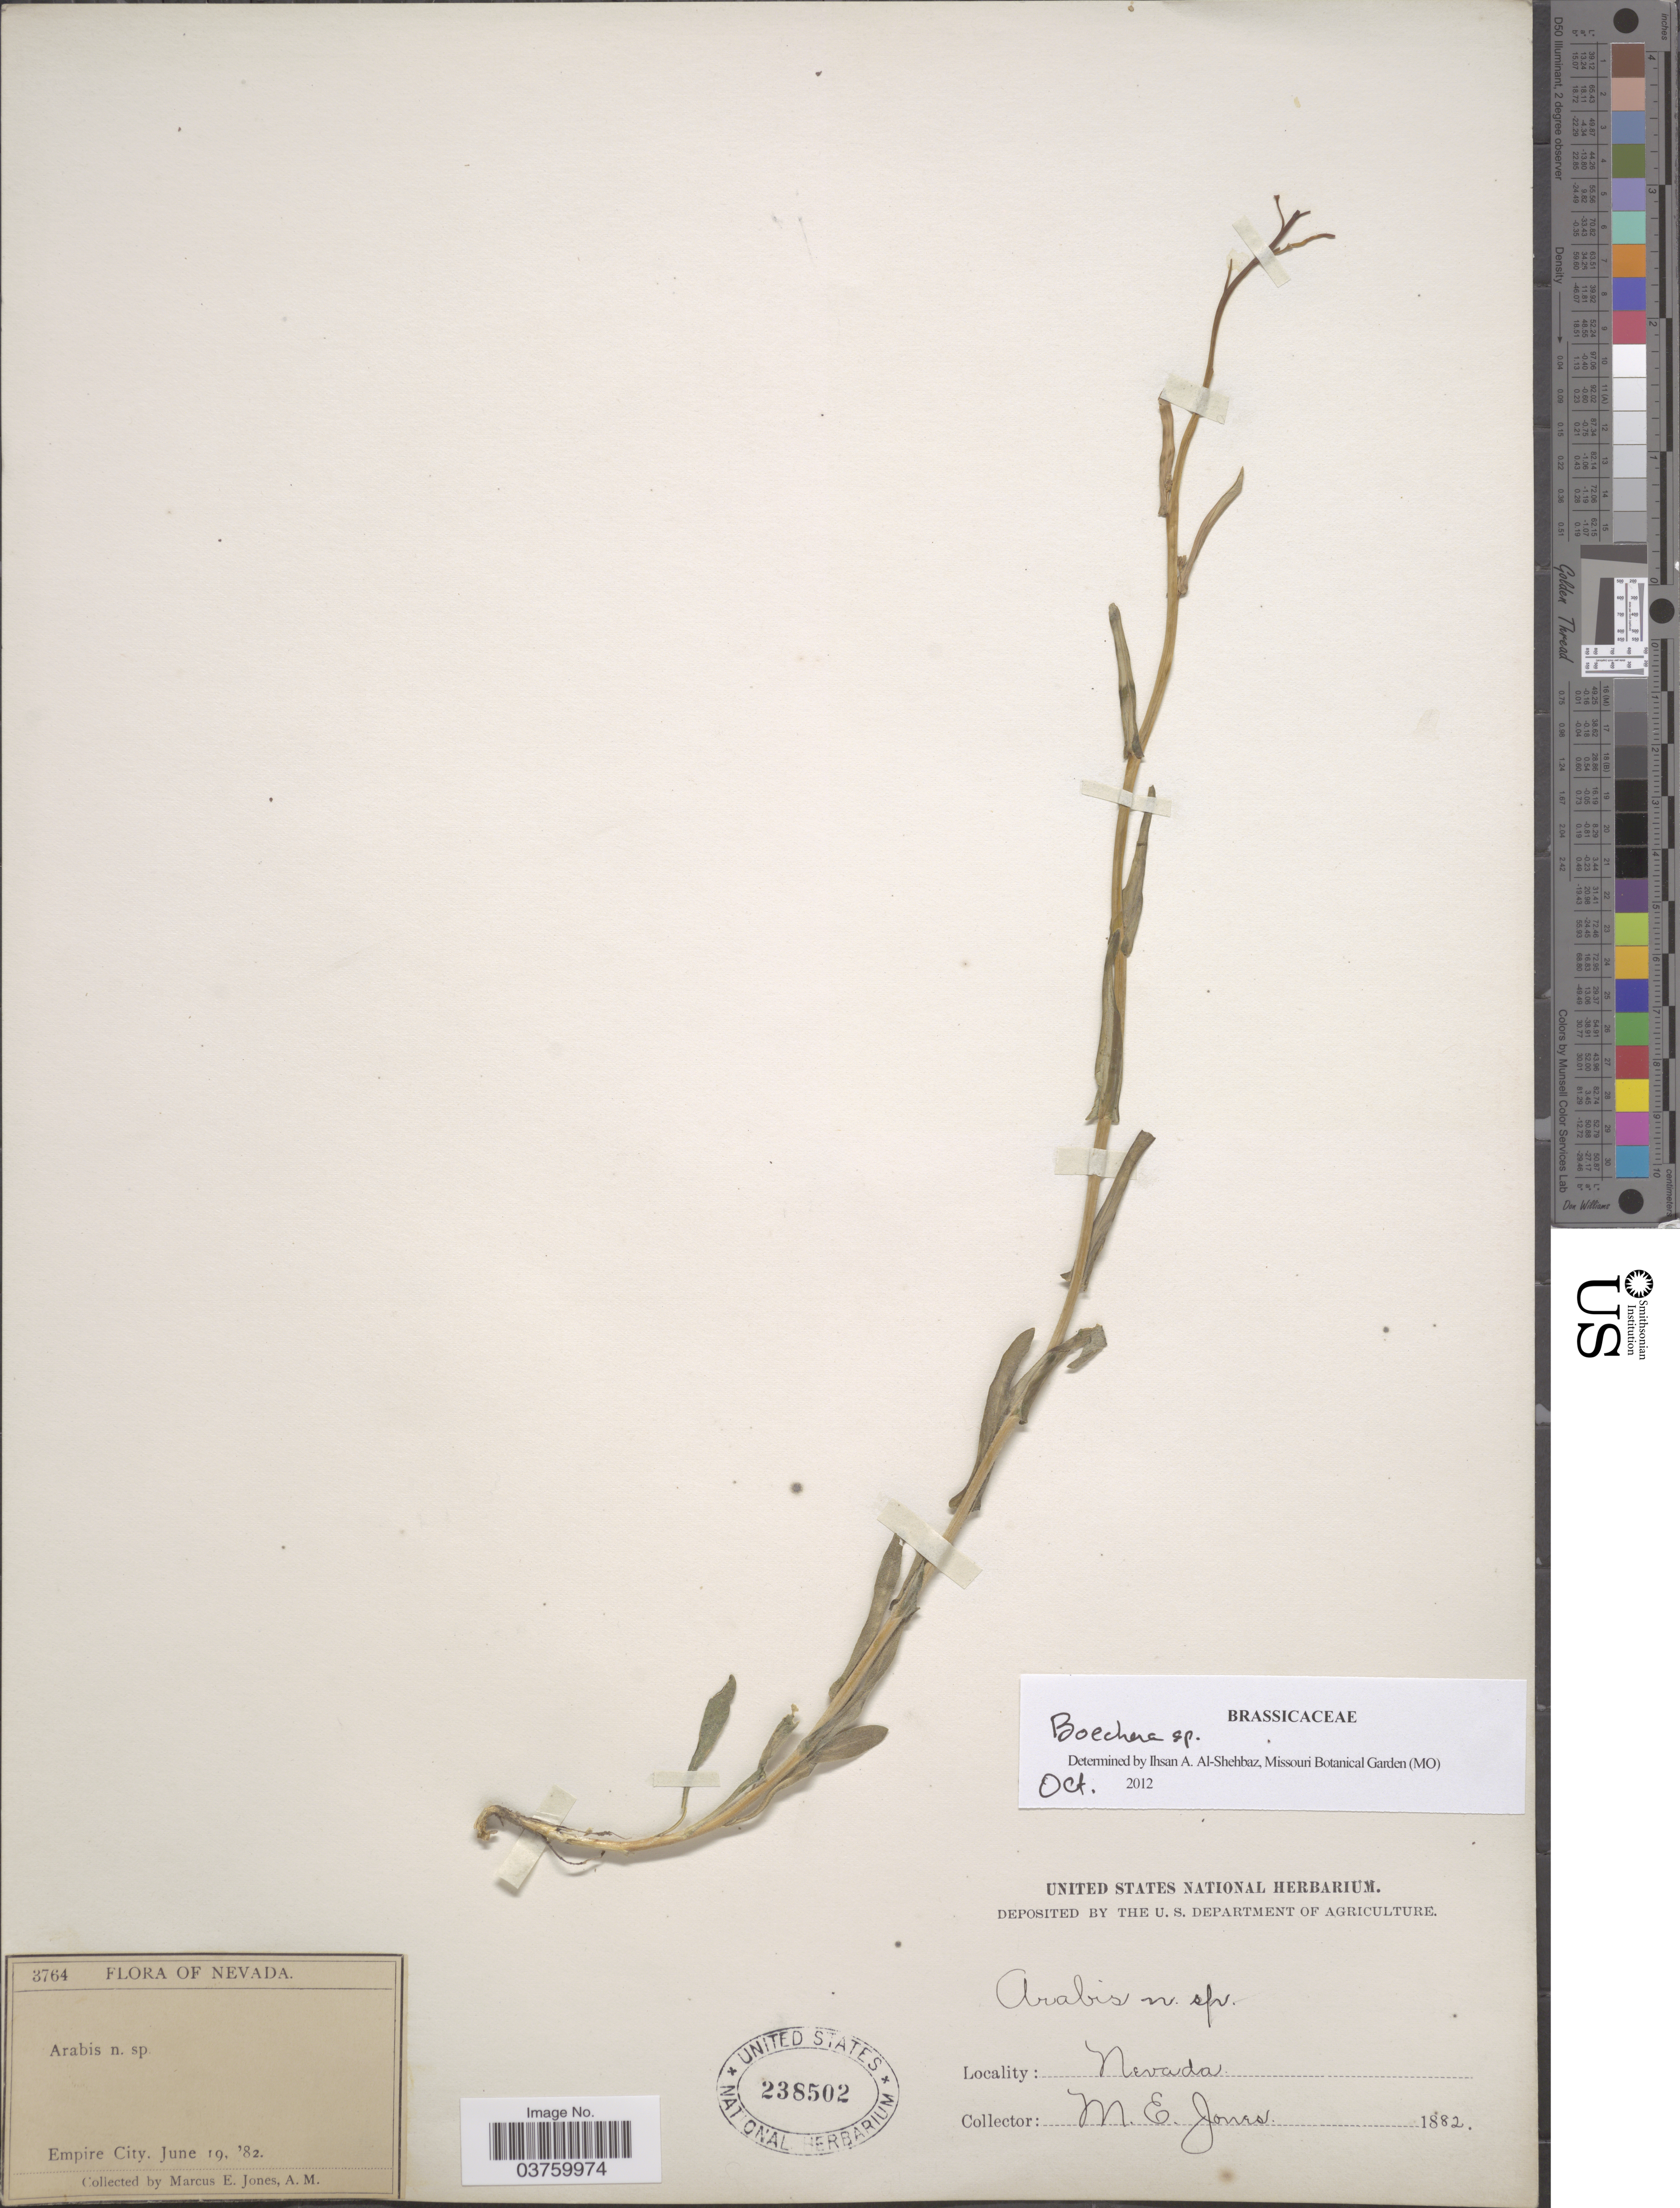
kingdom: Plantae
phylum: Tracheophyta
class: Magnoliopsida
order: Brassicales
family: Brassicaceae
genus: Boechera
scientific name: Boechera sp.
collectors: M. E. Jones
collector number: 3764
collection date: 1882-06-19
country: United States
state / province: Nevada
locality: Empire City.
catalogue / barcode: US 238502